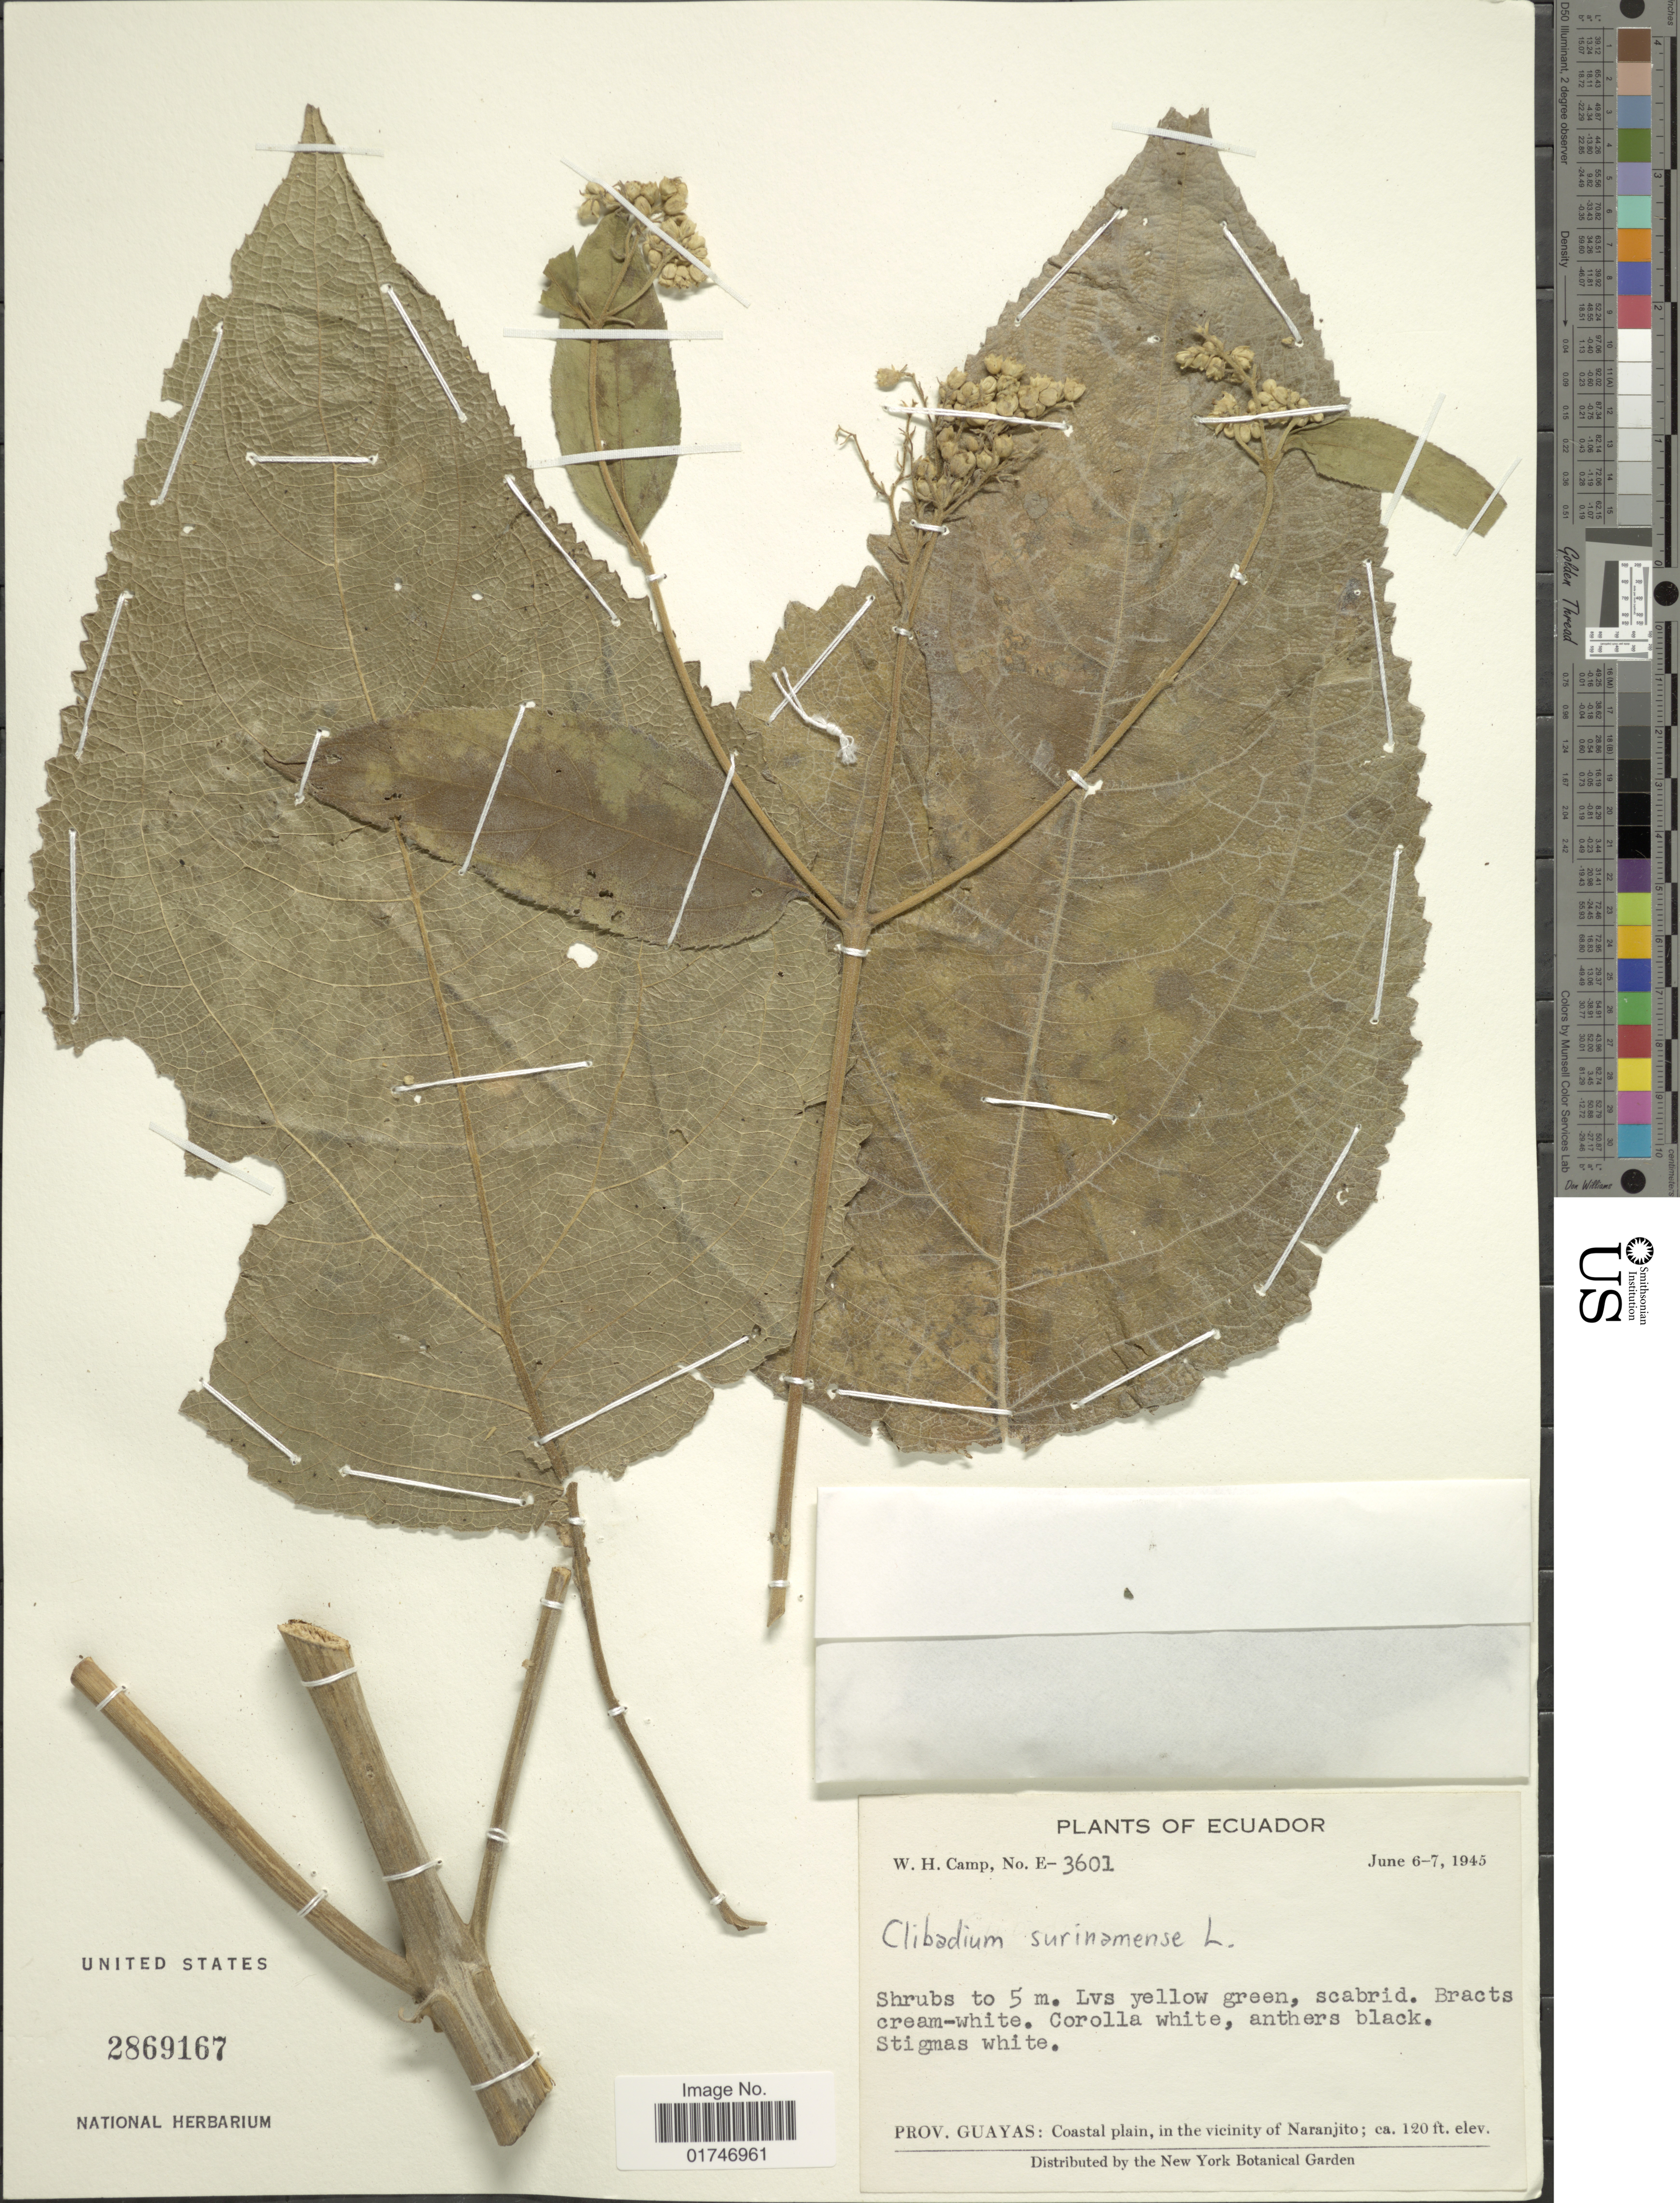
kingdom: Plantae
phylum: Tracheophyta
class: Magnoliopsida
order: Asterales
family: Asteraceae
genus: Clibadium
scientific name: Clibadium surinamense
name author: L.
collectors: W. H. Camp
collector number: E-3601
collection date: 1945-06-06/1945-06-07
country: Ecuador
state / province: Guayas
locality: Prov. Guayas: Coastal plain, in the vicinity of Naranjito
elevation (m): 37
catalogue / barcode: US 2869167